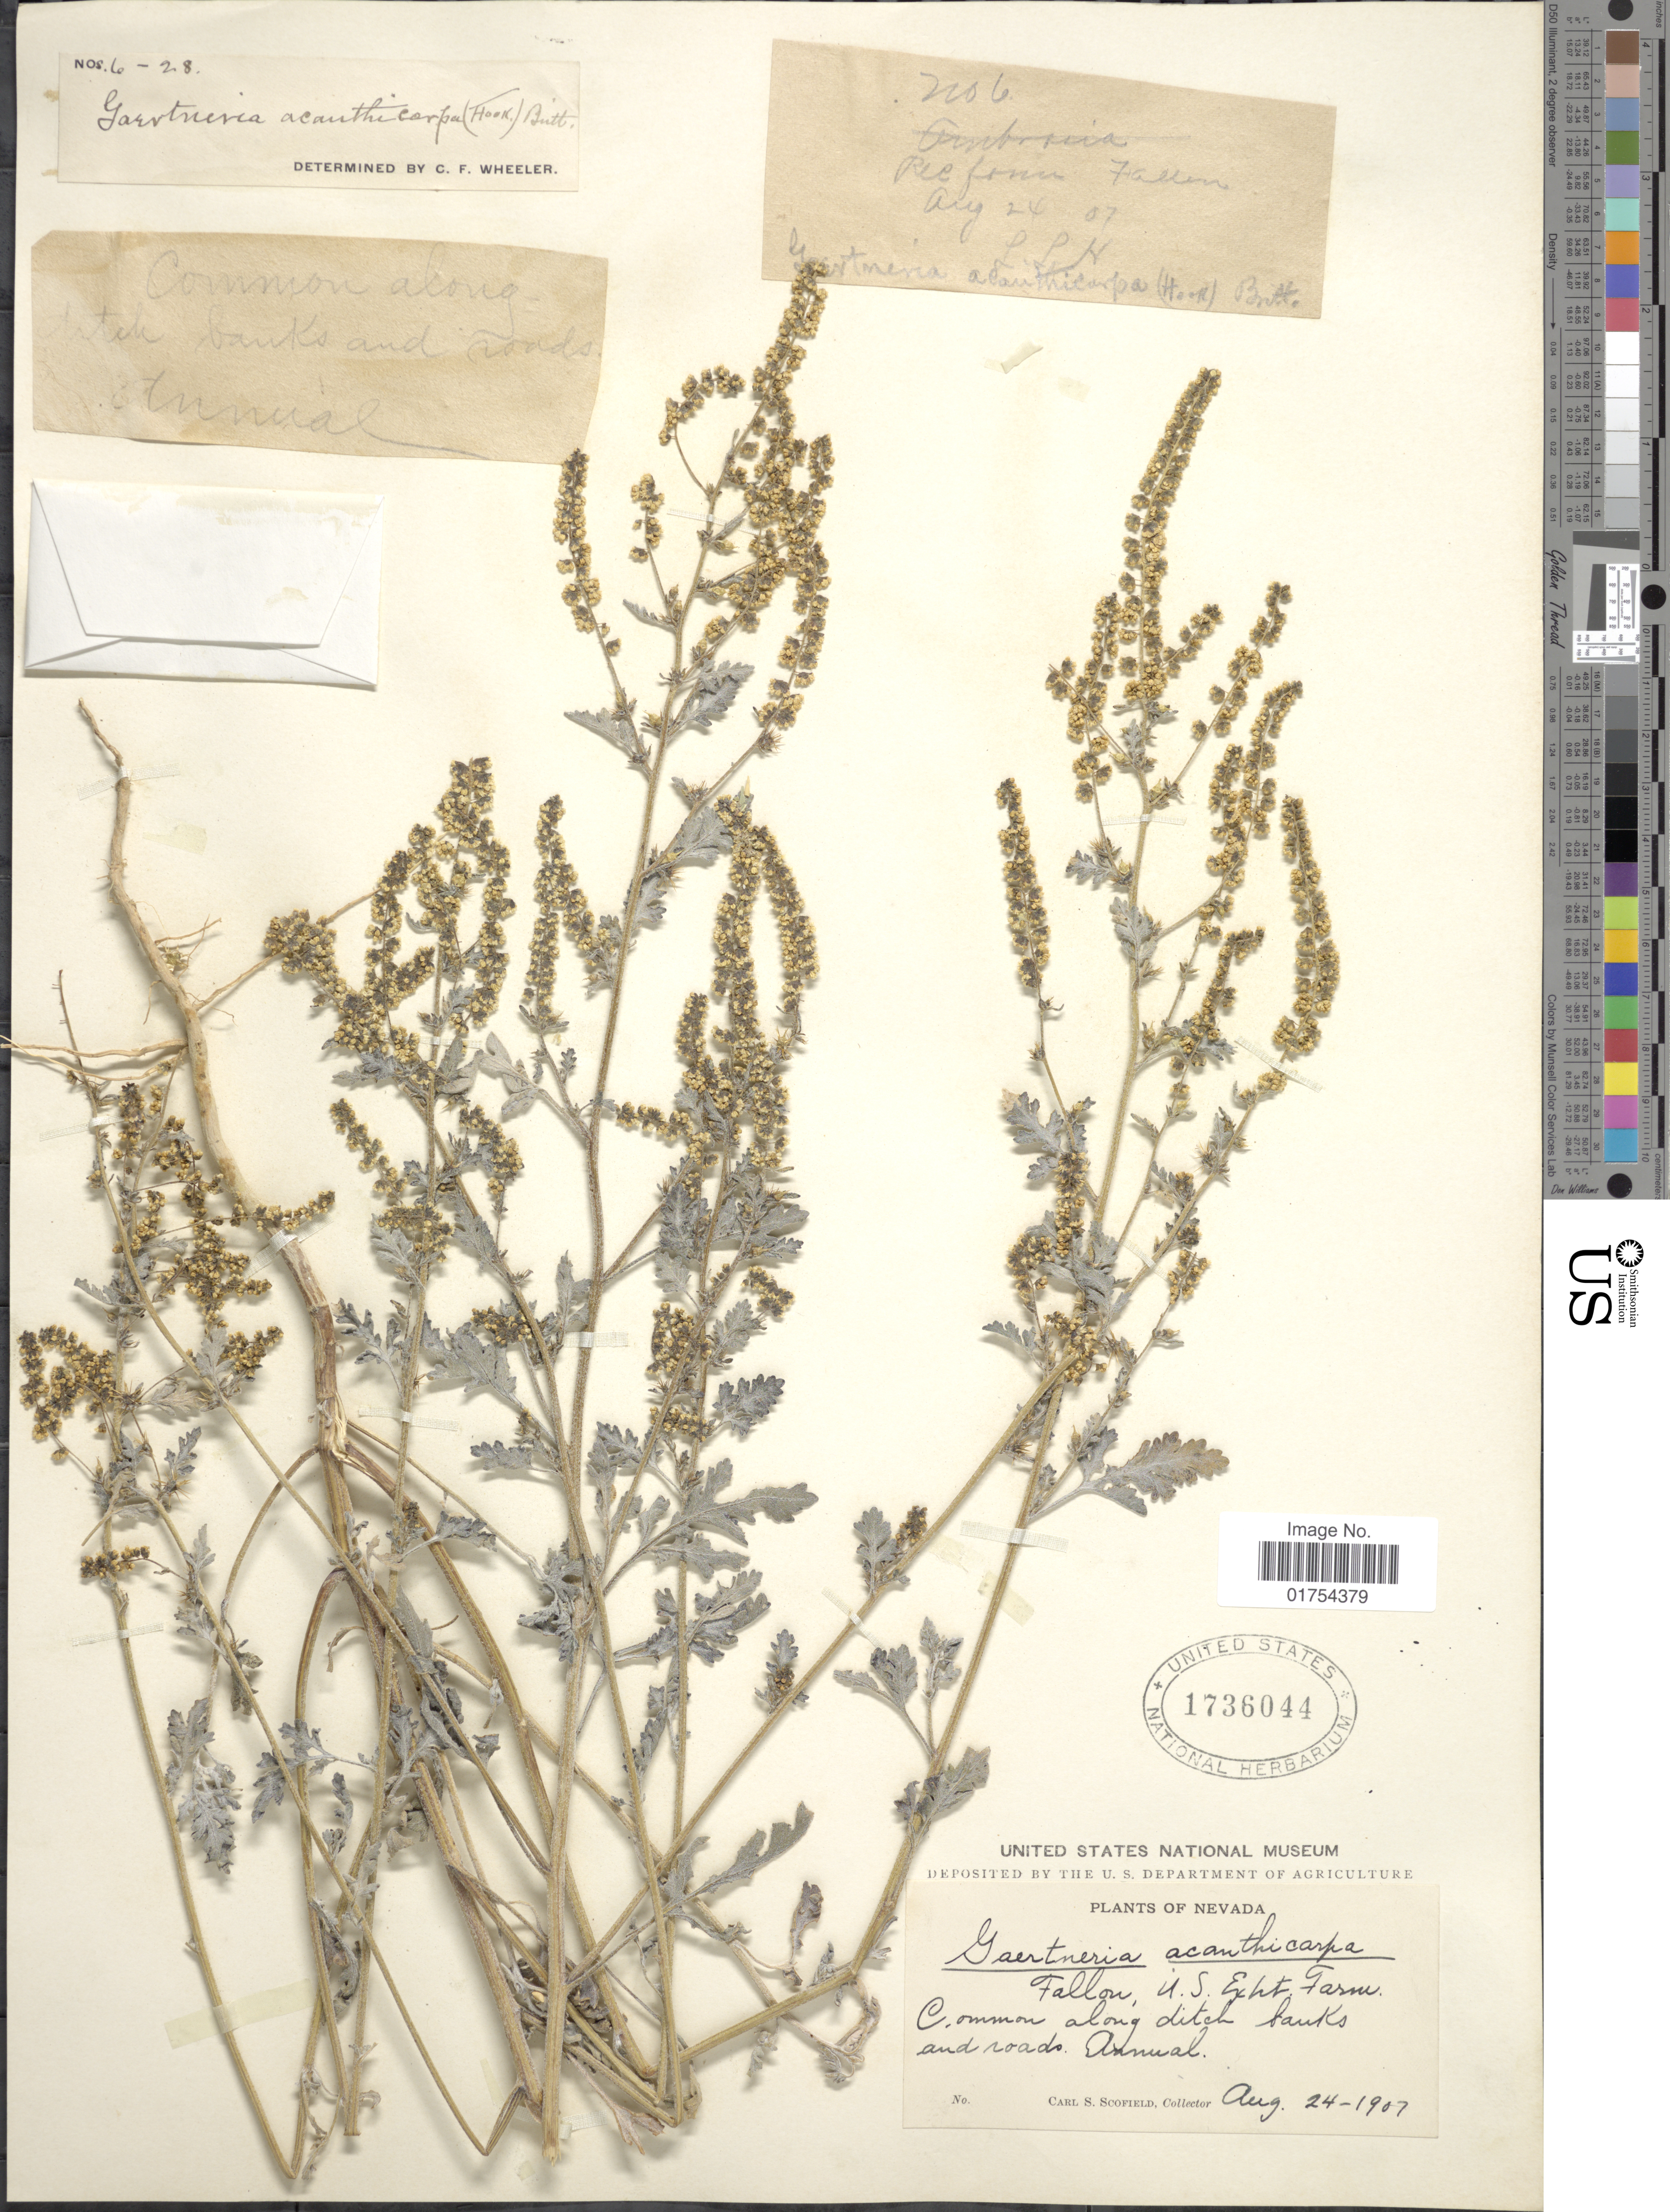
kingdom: Plantae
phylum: Tracheophyta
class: Magnoliopsida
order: Asterales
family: Asteraceae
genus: Franseria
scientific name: Franseria acanthicarpa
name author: Coville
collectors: C. Scofield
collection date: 1907-08-24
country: United States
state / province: Nevada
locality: Common along ditch banks and roads, Annual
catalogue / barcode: US 1736044